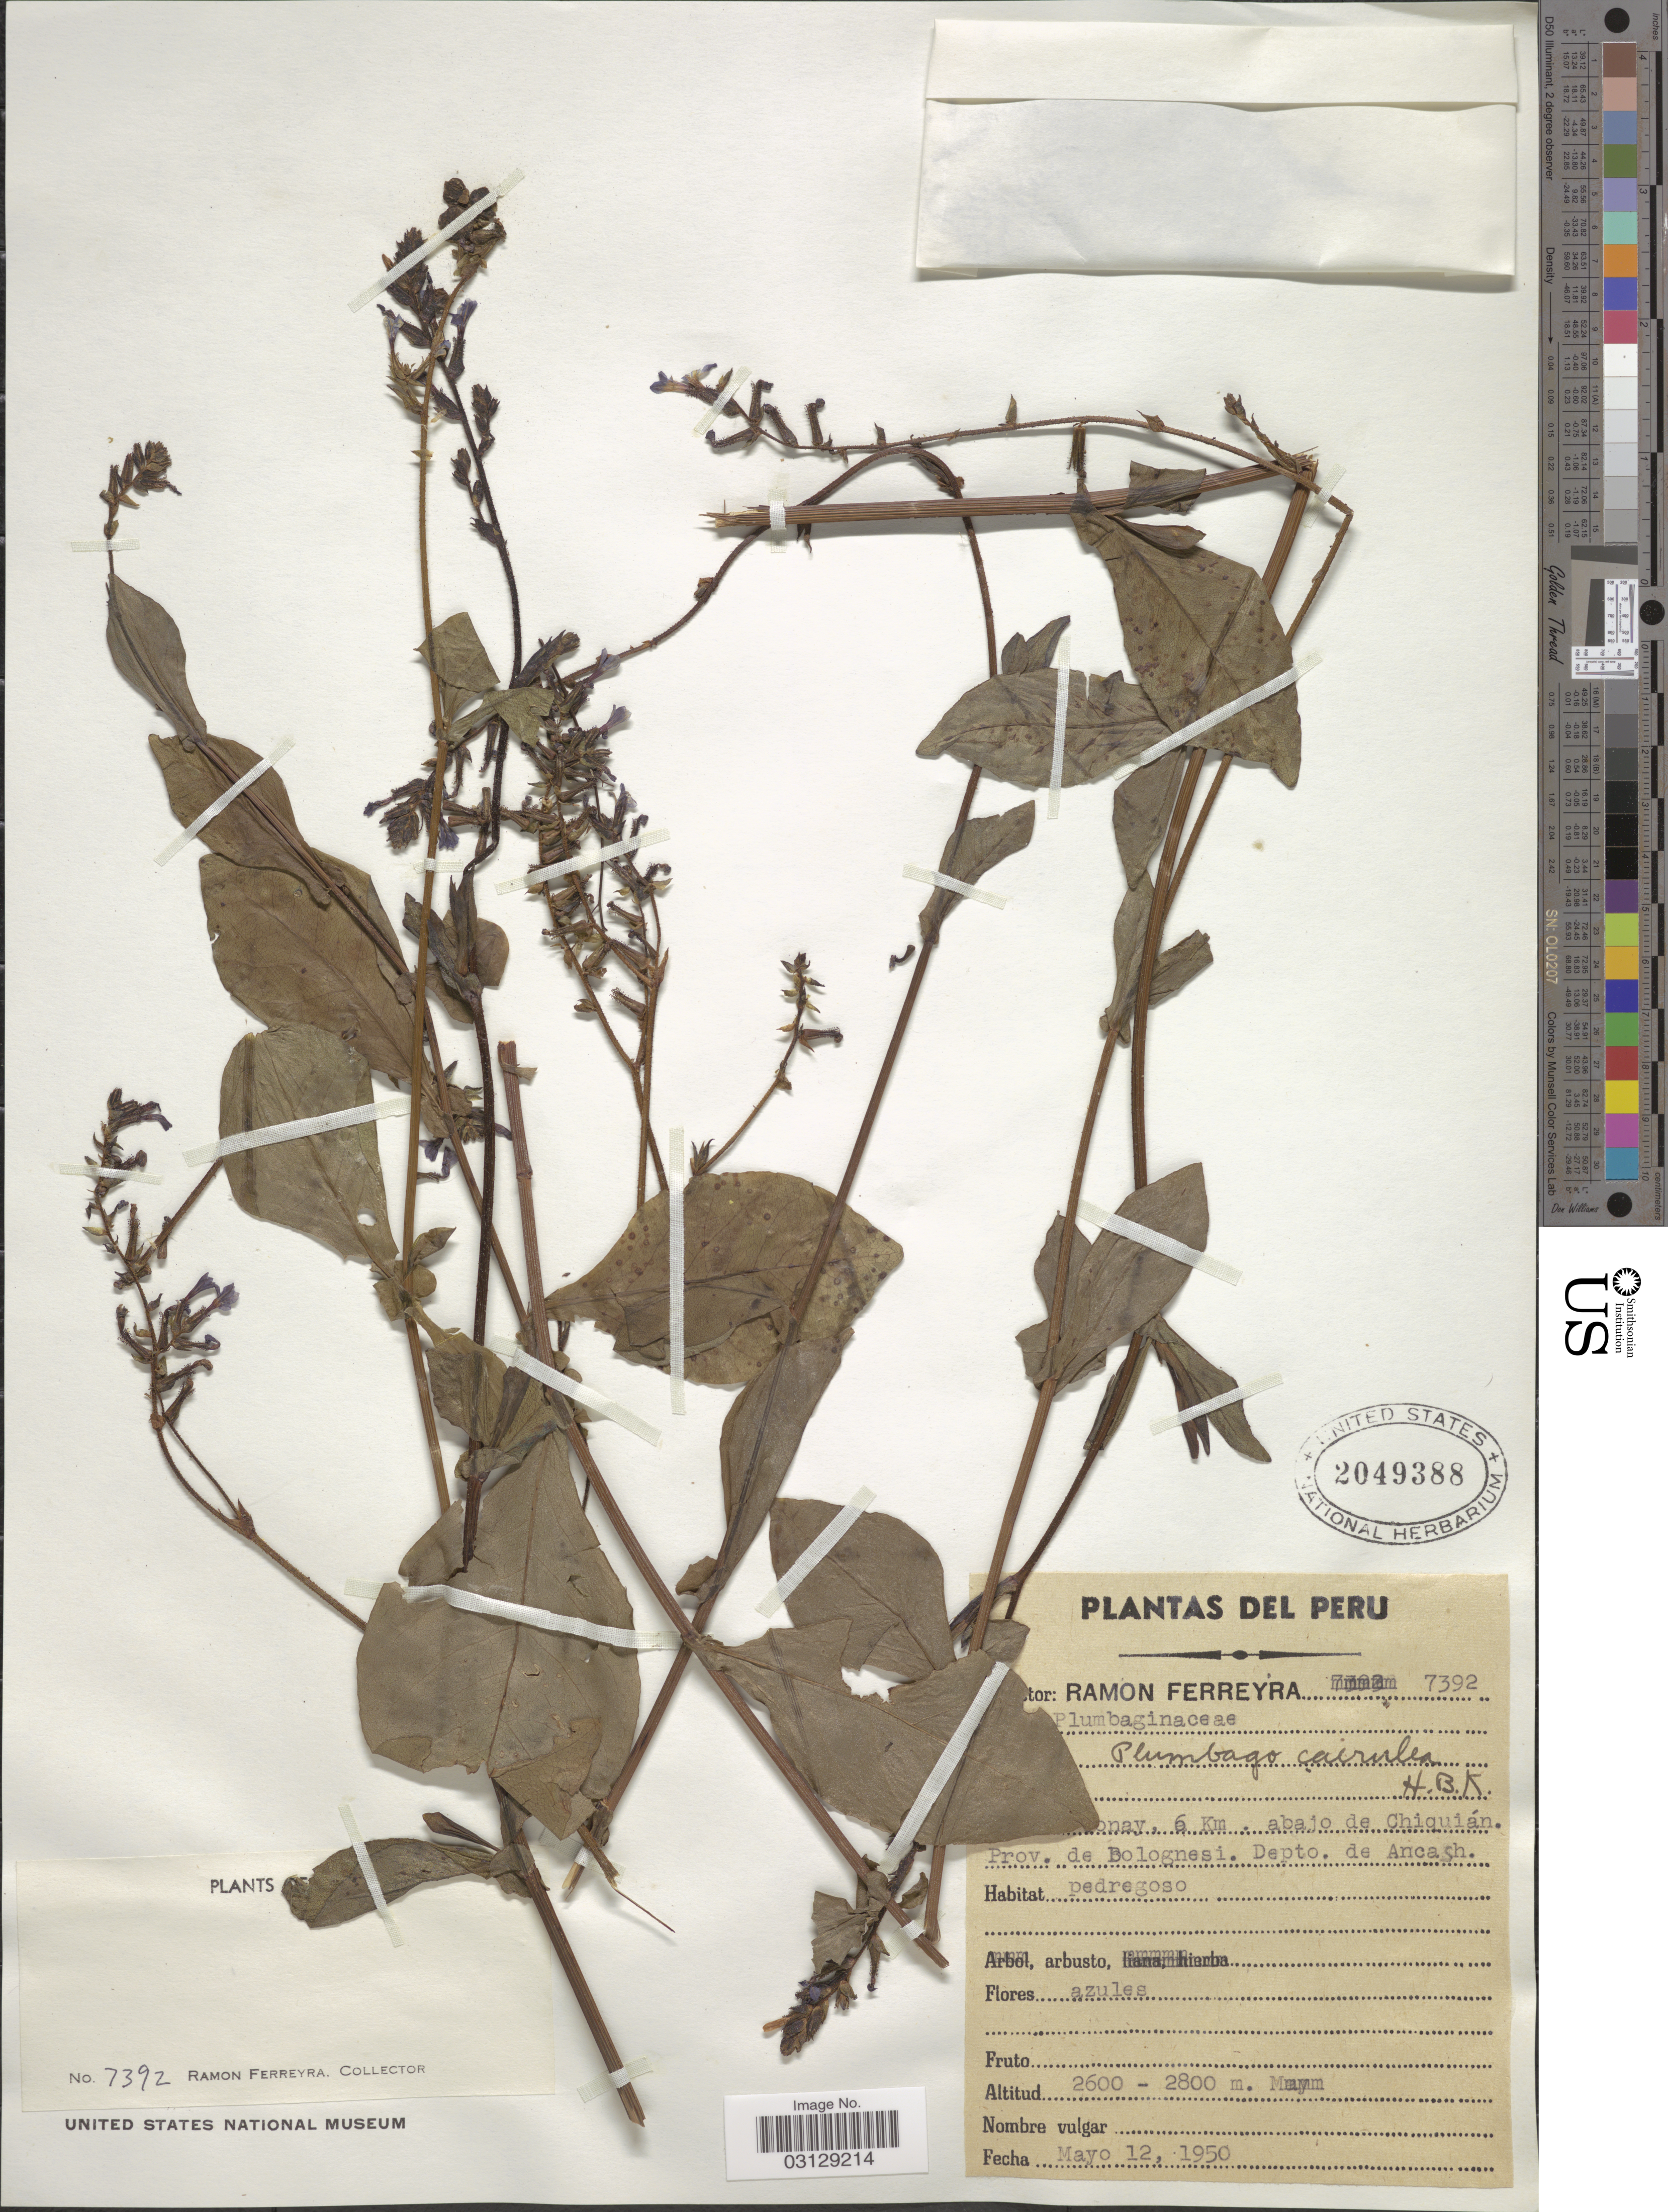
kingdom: Plantae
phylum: Tracheophyta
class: Magnoliopsida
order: Caryophyllales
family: Plumbaginaceae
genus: Plumbago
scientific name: Plumbago coerulea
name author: Auct.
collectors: R. A. Ferreyra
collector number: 7392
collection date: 1950-05-12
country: Peru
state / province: Ancash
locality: [illegible text]onay, 6 Km. abajo de Chiquián. Prov. de Bolognesi. Depto. de Ancash.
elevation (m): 2600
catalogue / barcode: US 2049388